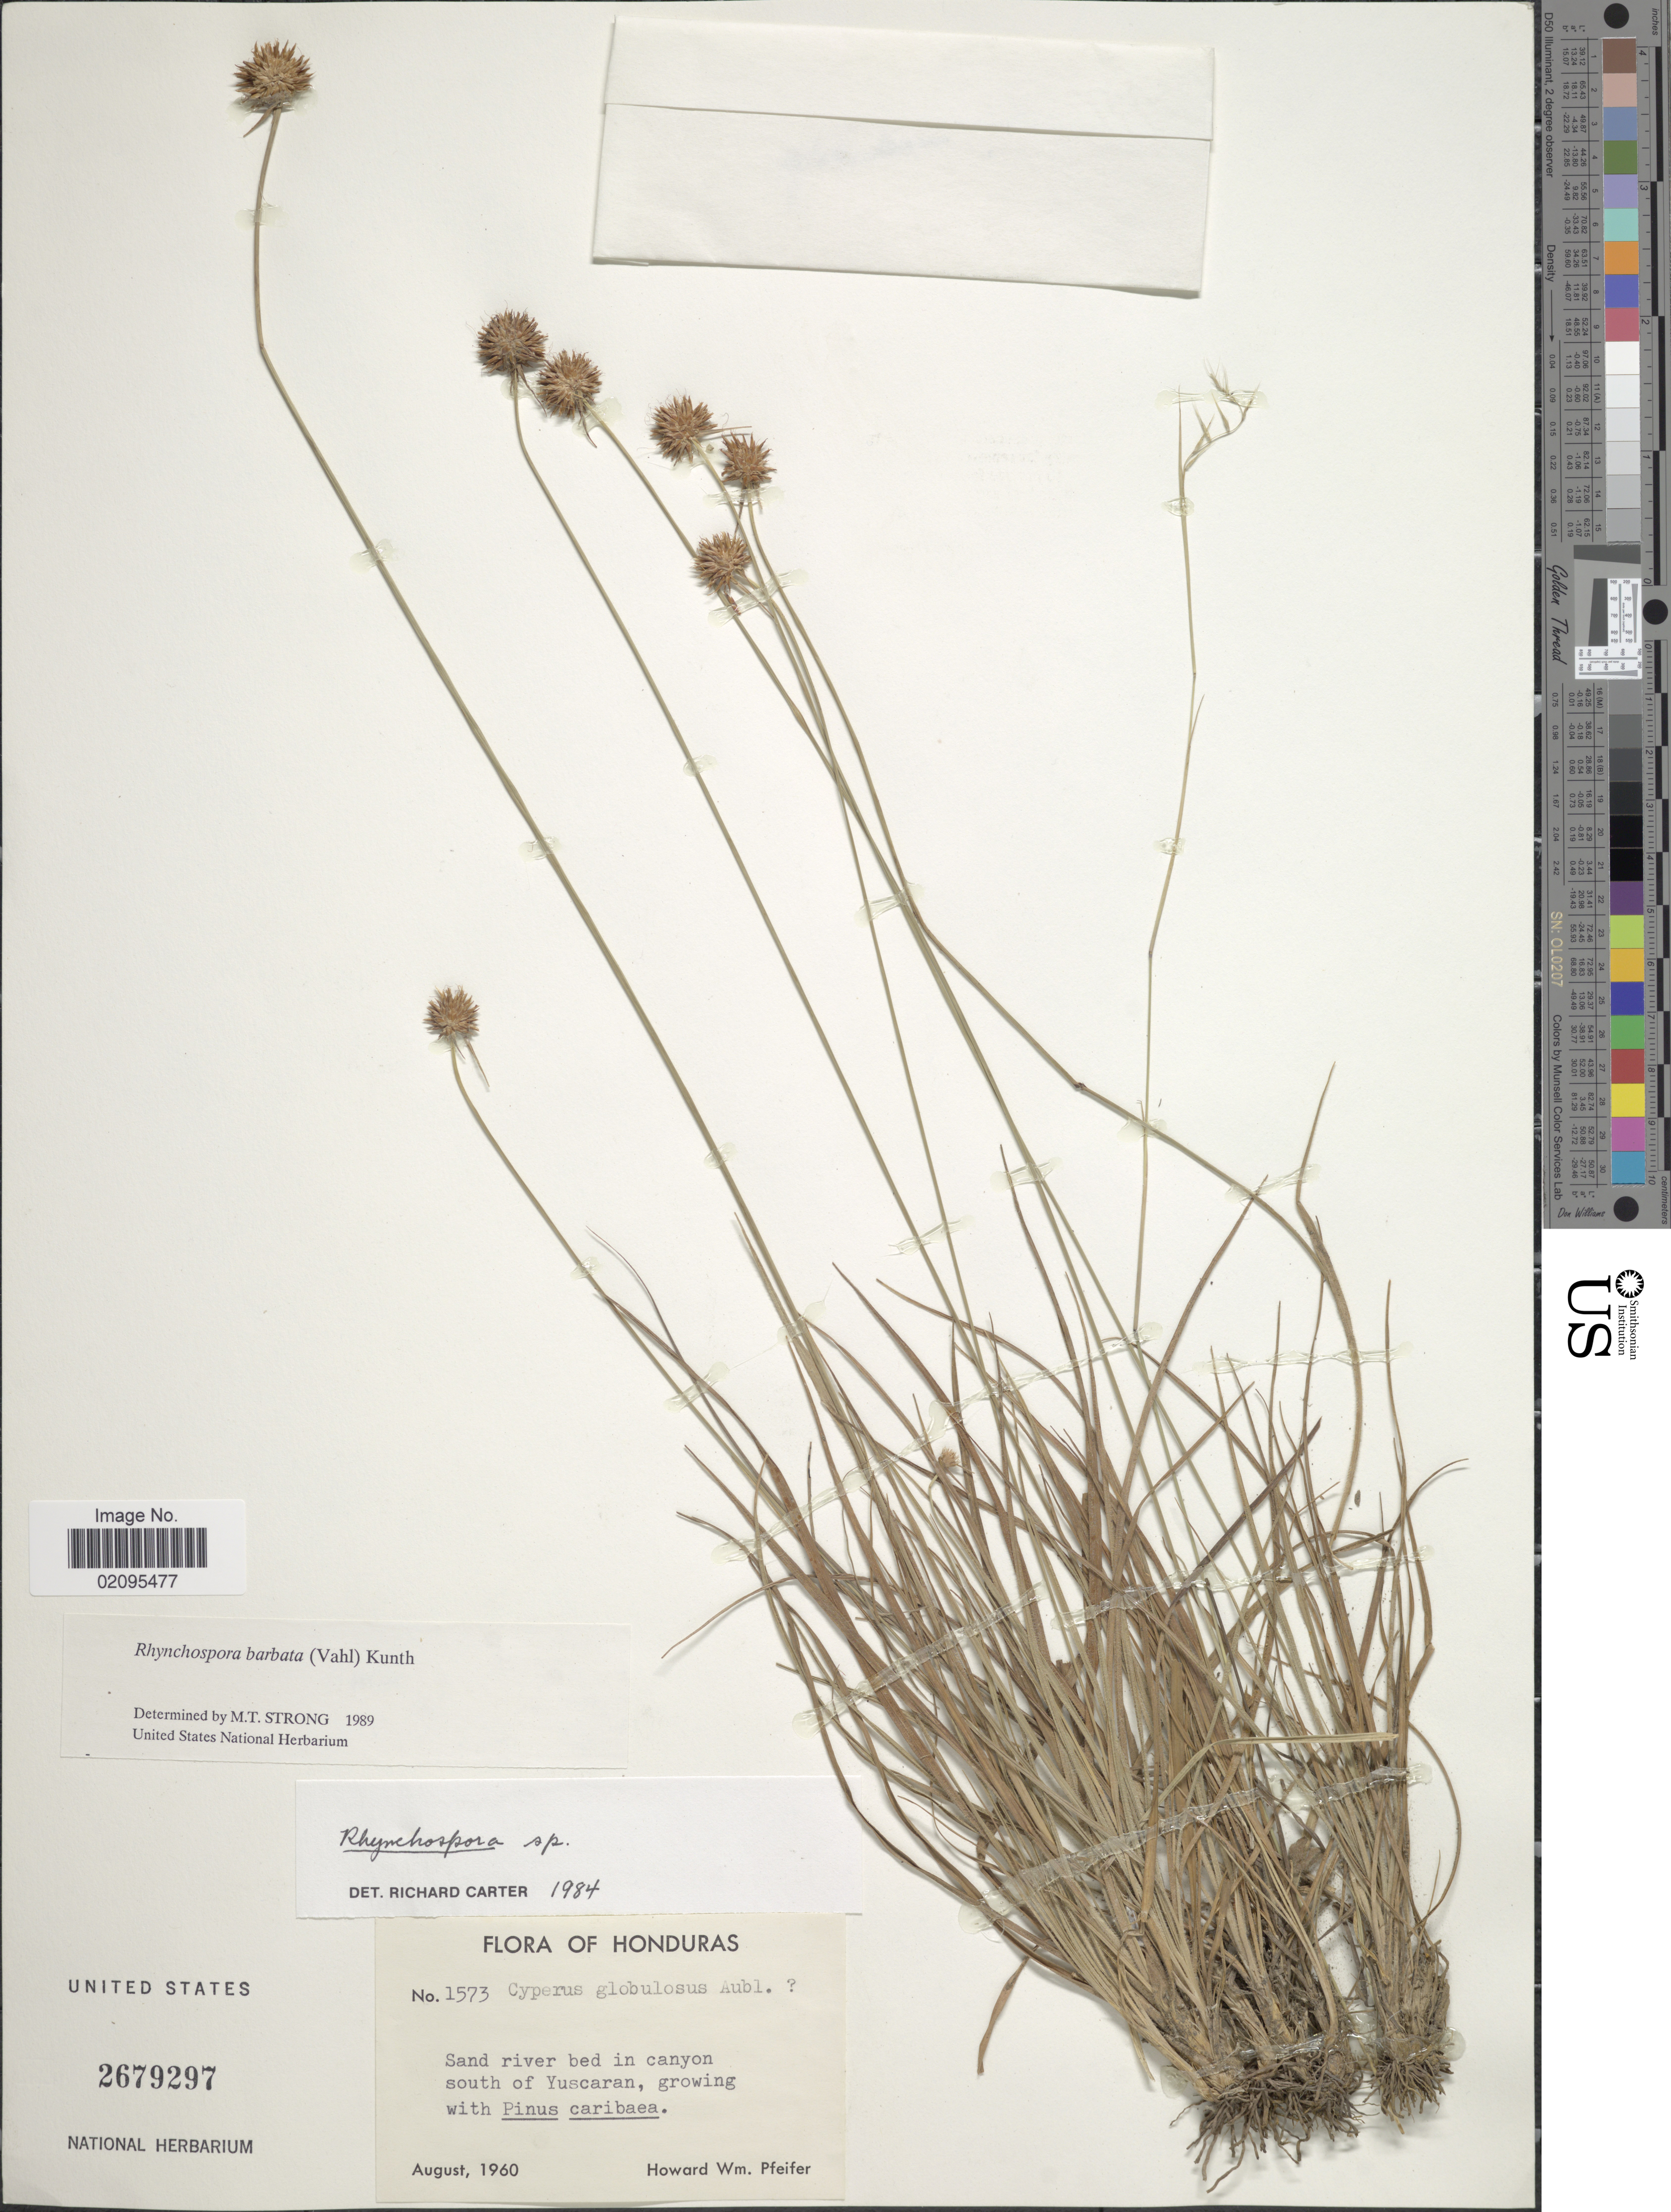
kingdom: Plantae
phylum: Tracheophyta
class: Liliopsida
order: Poales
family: Cyperaceae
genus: Rhynchospora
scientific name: Rhynchospora barbata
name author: (Vahl) Kunth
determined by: Alves, K.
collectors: H. W. Pfeifer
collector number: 1573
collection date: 1960-08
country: Honduras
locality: Sand river bed in canyon south of Yuscaran.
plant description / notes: Mixed with Poaceae (B).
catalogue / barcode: US 2679297